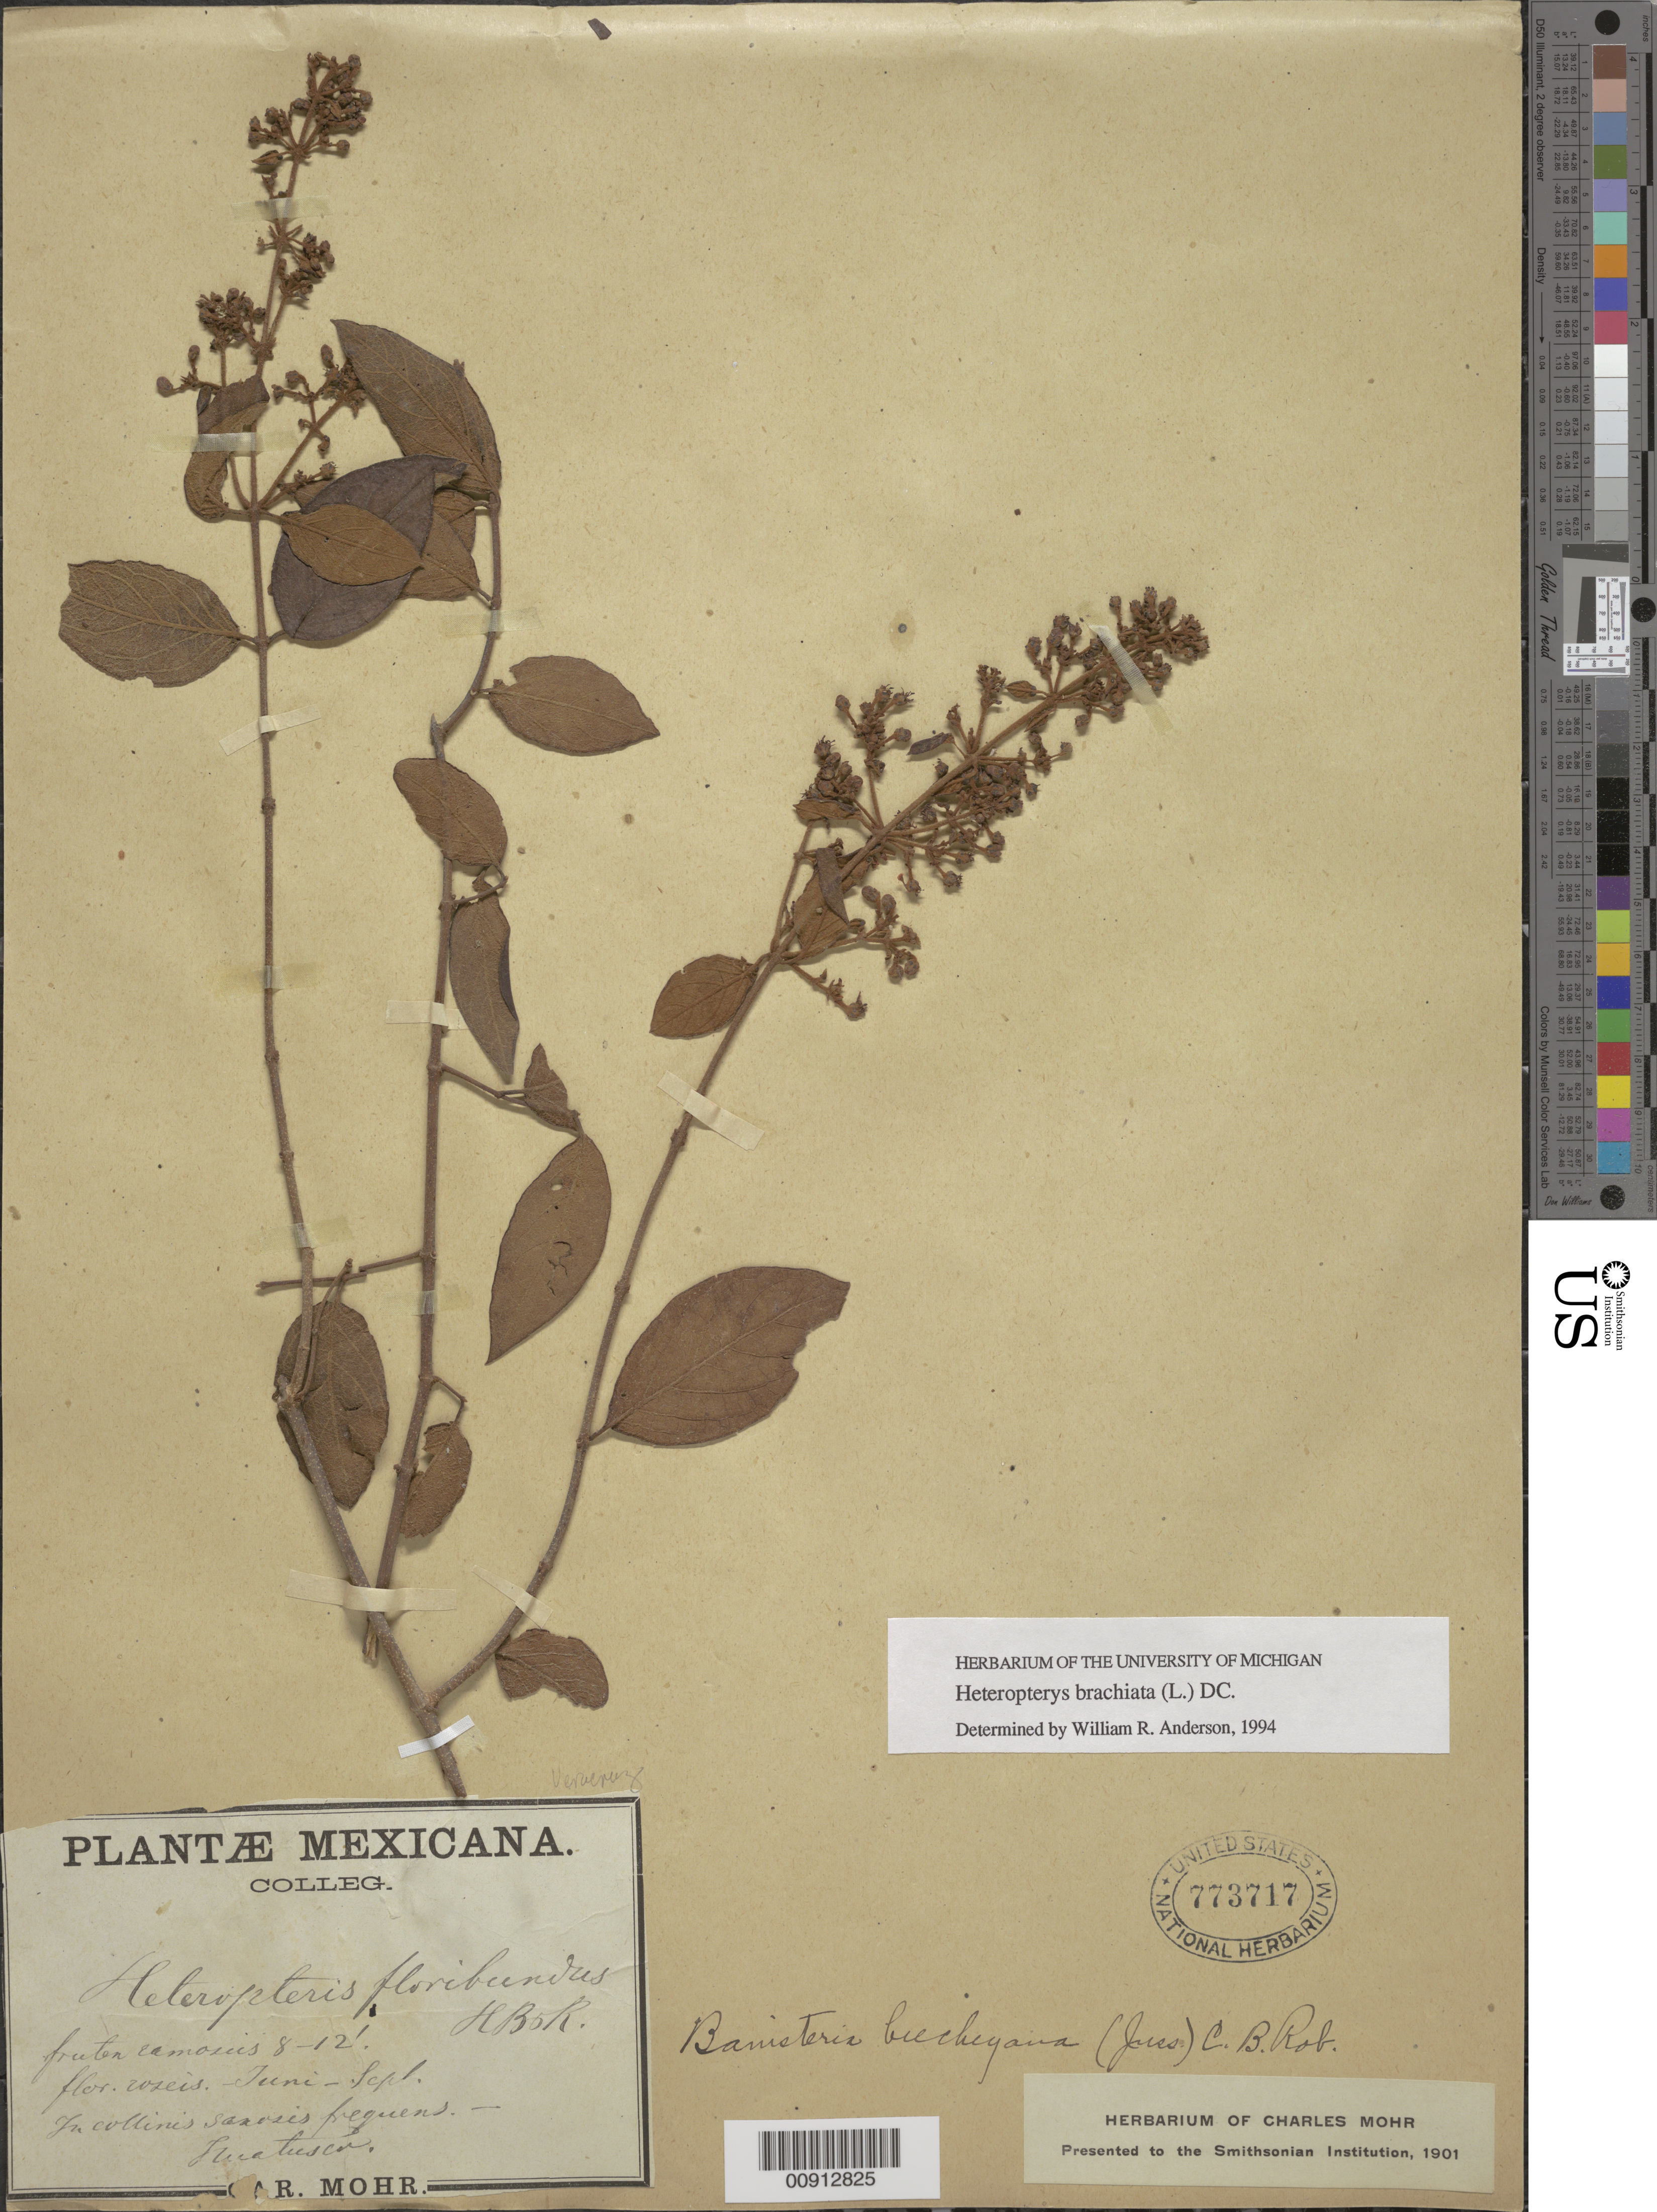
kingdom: Plantae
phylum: Tracheophyta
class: Magnoliopsida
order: Malpighiales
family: Malpighiaceae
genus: Heteropterys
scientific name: Heteropterys brachiata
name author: (L.) DC.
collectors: C. T. Mohr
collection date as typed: Jun ---- to -- Sep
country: Mexico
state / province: Veracruz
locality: Huatusco.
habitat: In collinis saxosis frequens.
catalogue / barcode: US 773717